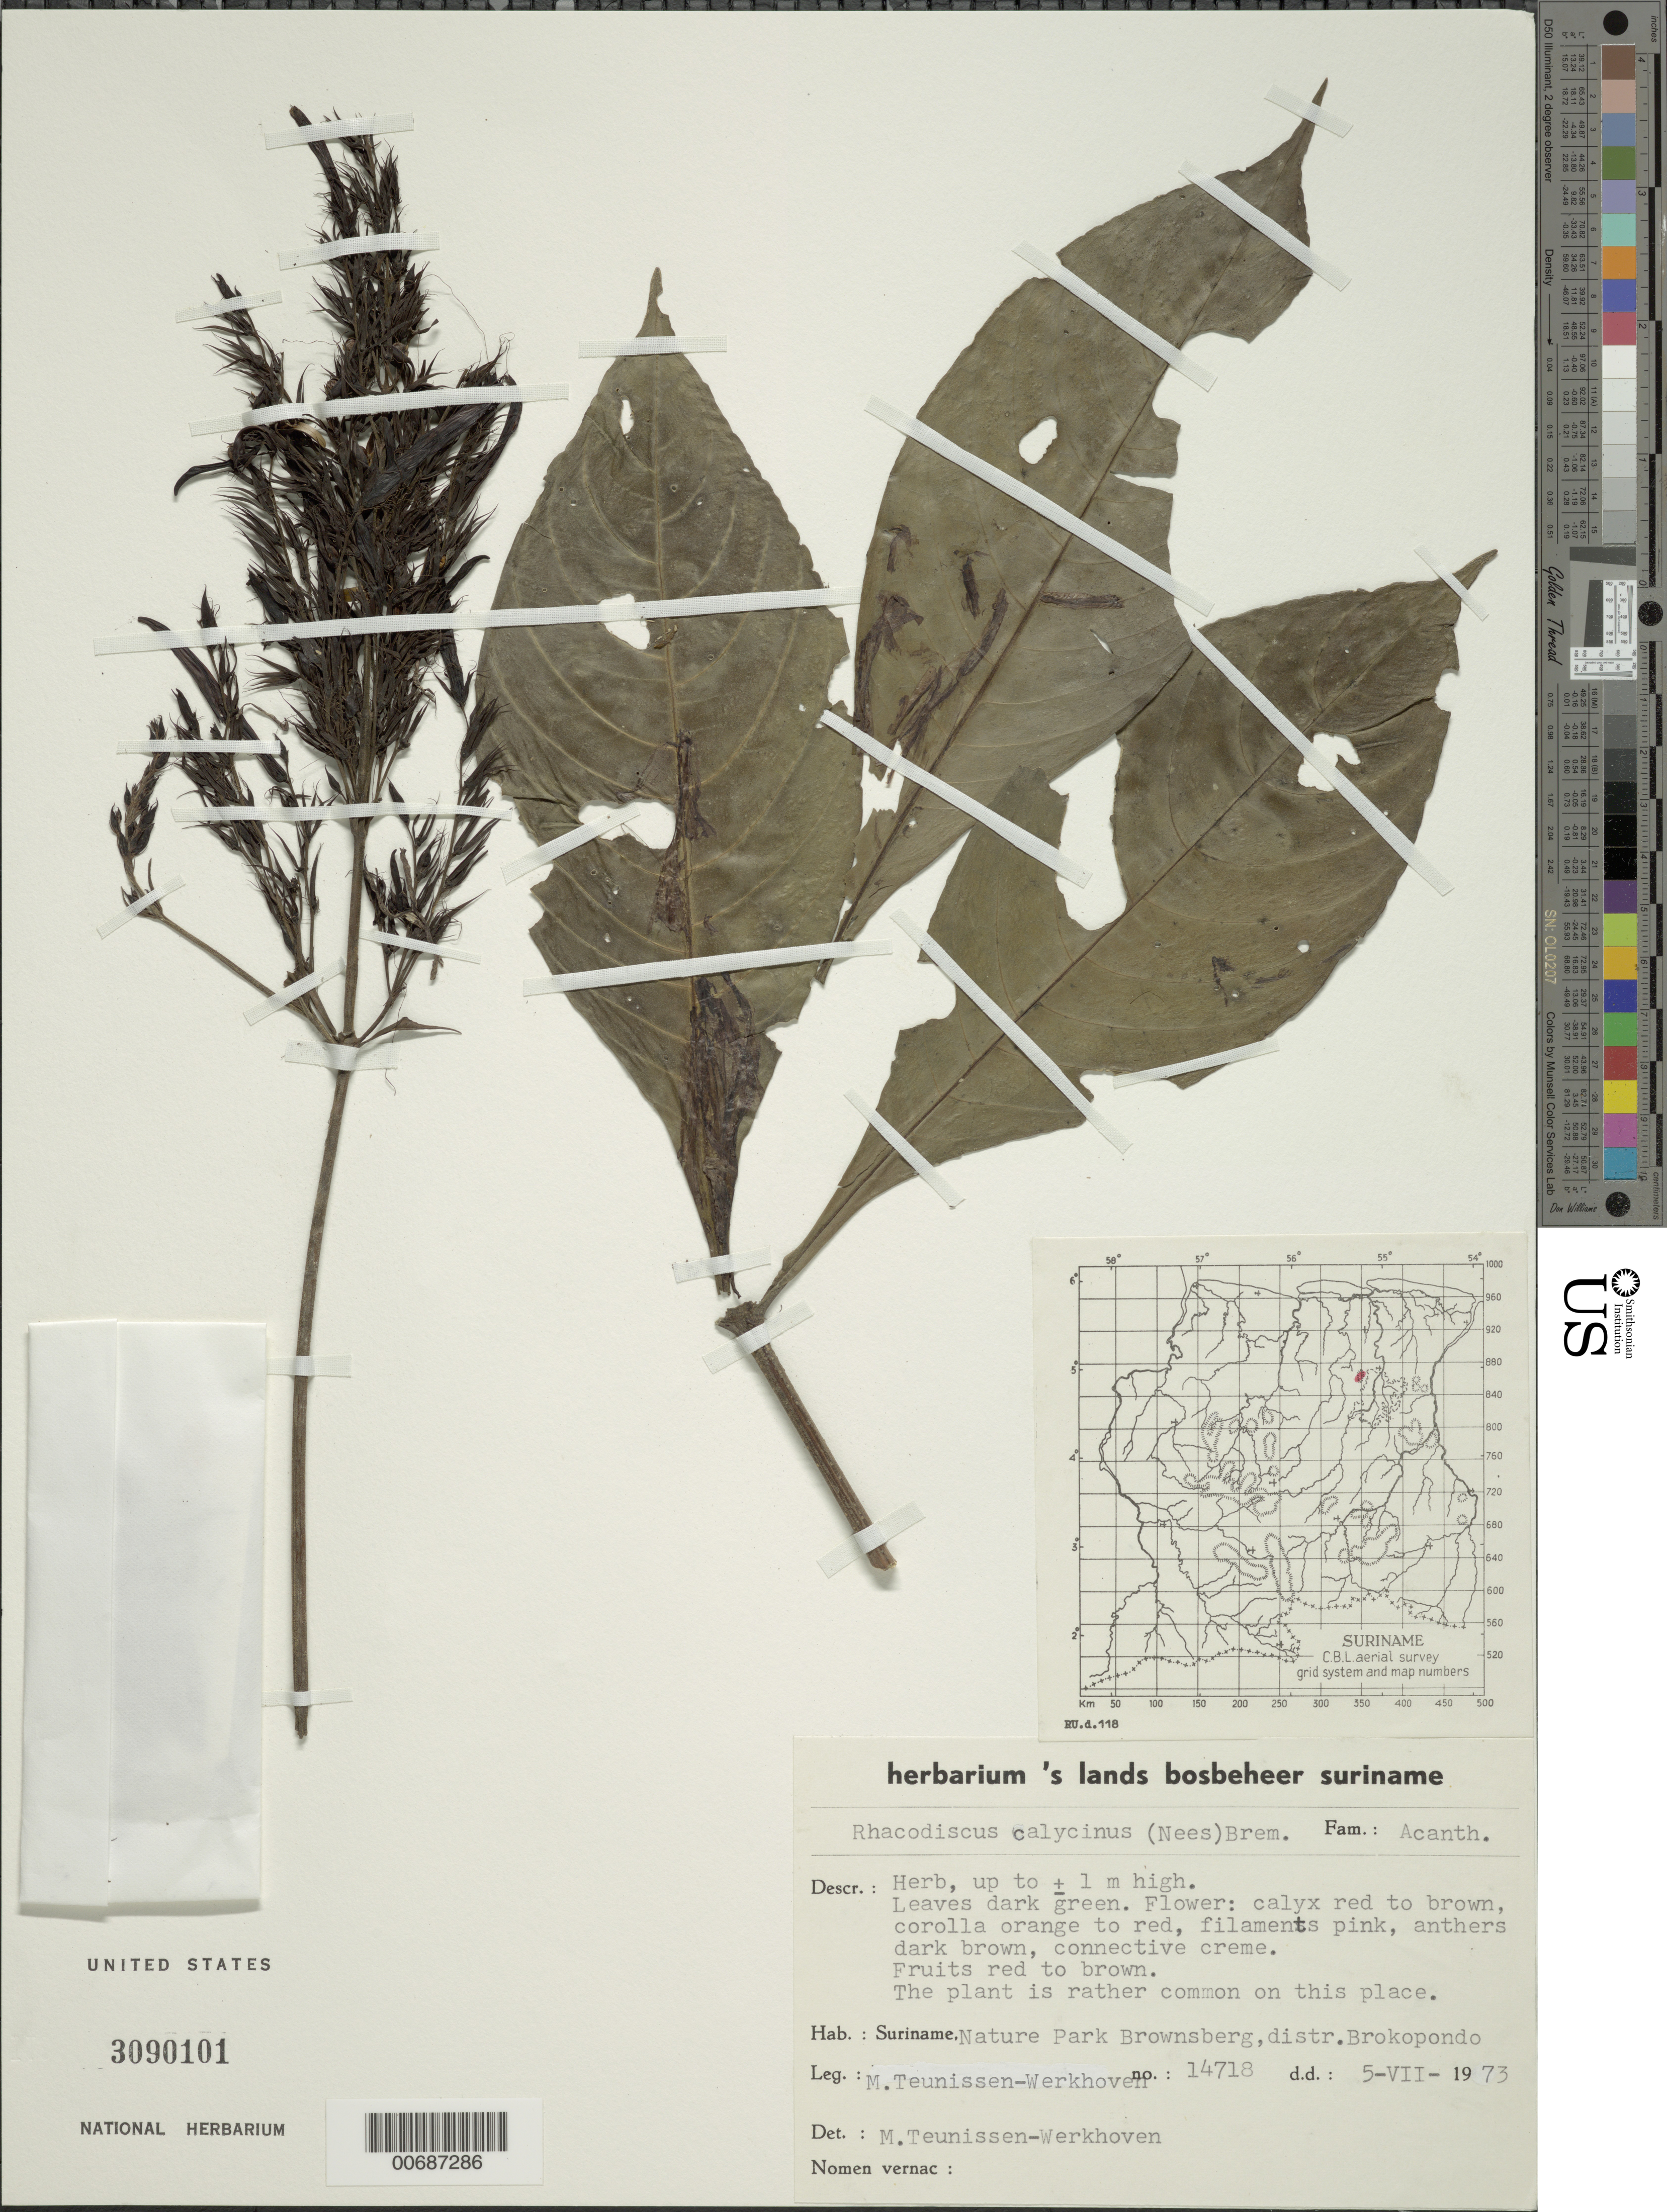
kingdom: Plantae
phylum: Tracheophyta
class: Magnoliopsida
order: Lamiales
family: Acanthaceae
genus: Rhacodiscus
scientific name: Rhacodiscus calycinus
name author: (Nees) Bremek.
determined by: Teunissen-werkhoven, M.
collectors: M. Teunissen-werkhoven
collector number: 14718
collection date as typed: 5-Jul-73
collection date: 1973-07-05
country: Suriname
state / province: Brokopondo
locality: Brownsberg Nature Reserve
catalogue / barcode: US 3090101